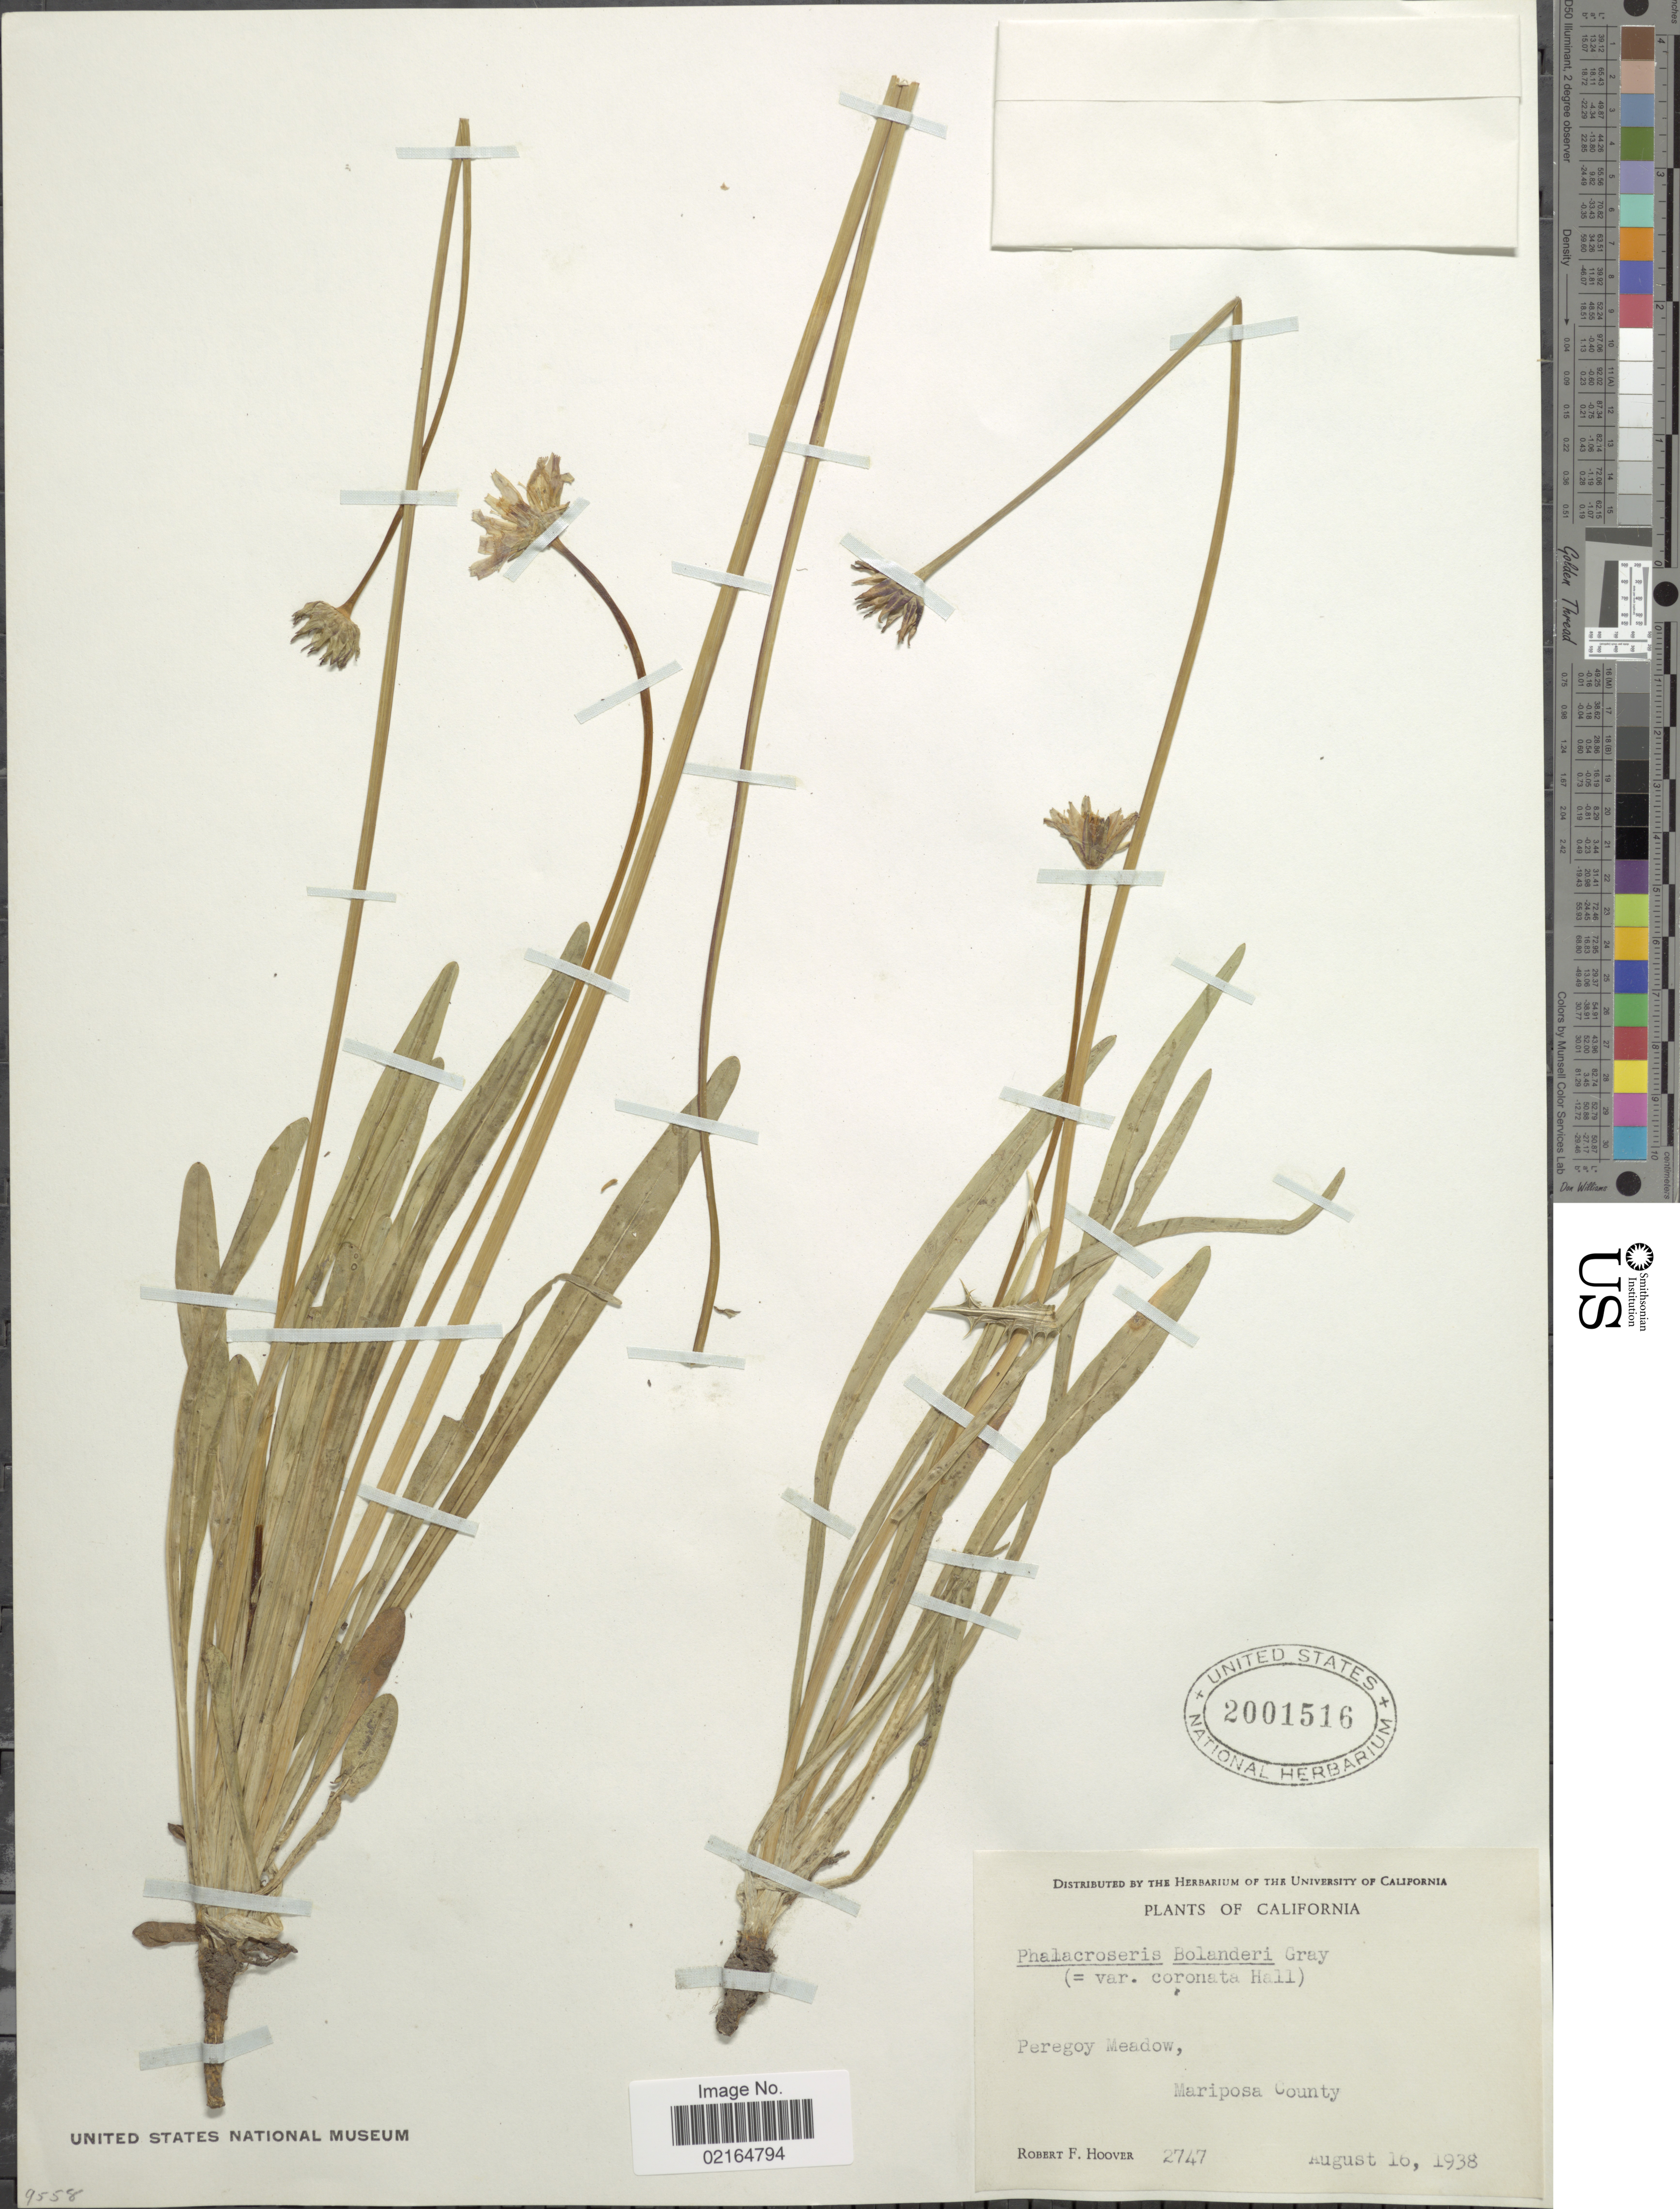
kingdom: Plantae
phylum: Tracheophyta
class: Magnoliopsida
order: Asterales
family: Asteraceae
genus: Microseris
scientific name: Microseris laciniata subsp. leptosepala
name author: (Nutt.) K.L. Chambers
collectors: R. F. Hoover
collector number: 2747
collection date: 1938-08-16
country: United States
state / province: California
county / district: Mariposa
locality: Peregoy Meadow, Mariposa County.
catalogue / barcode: US 2001516